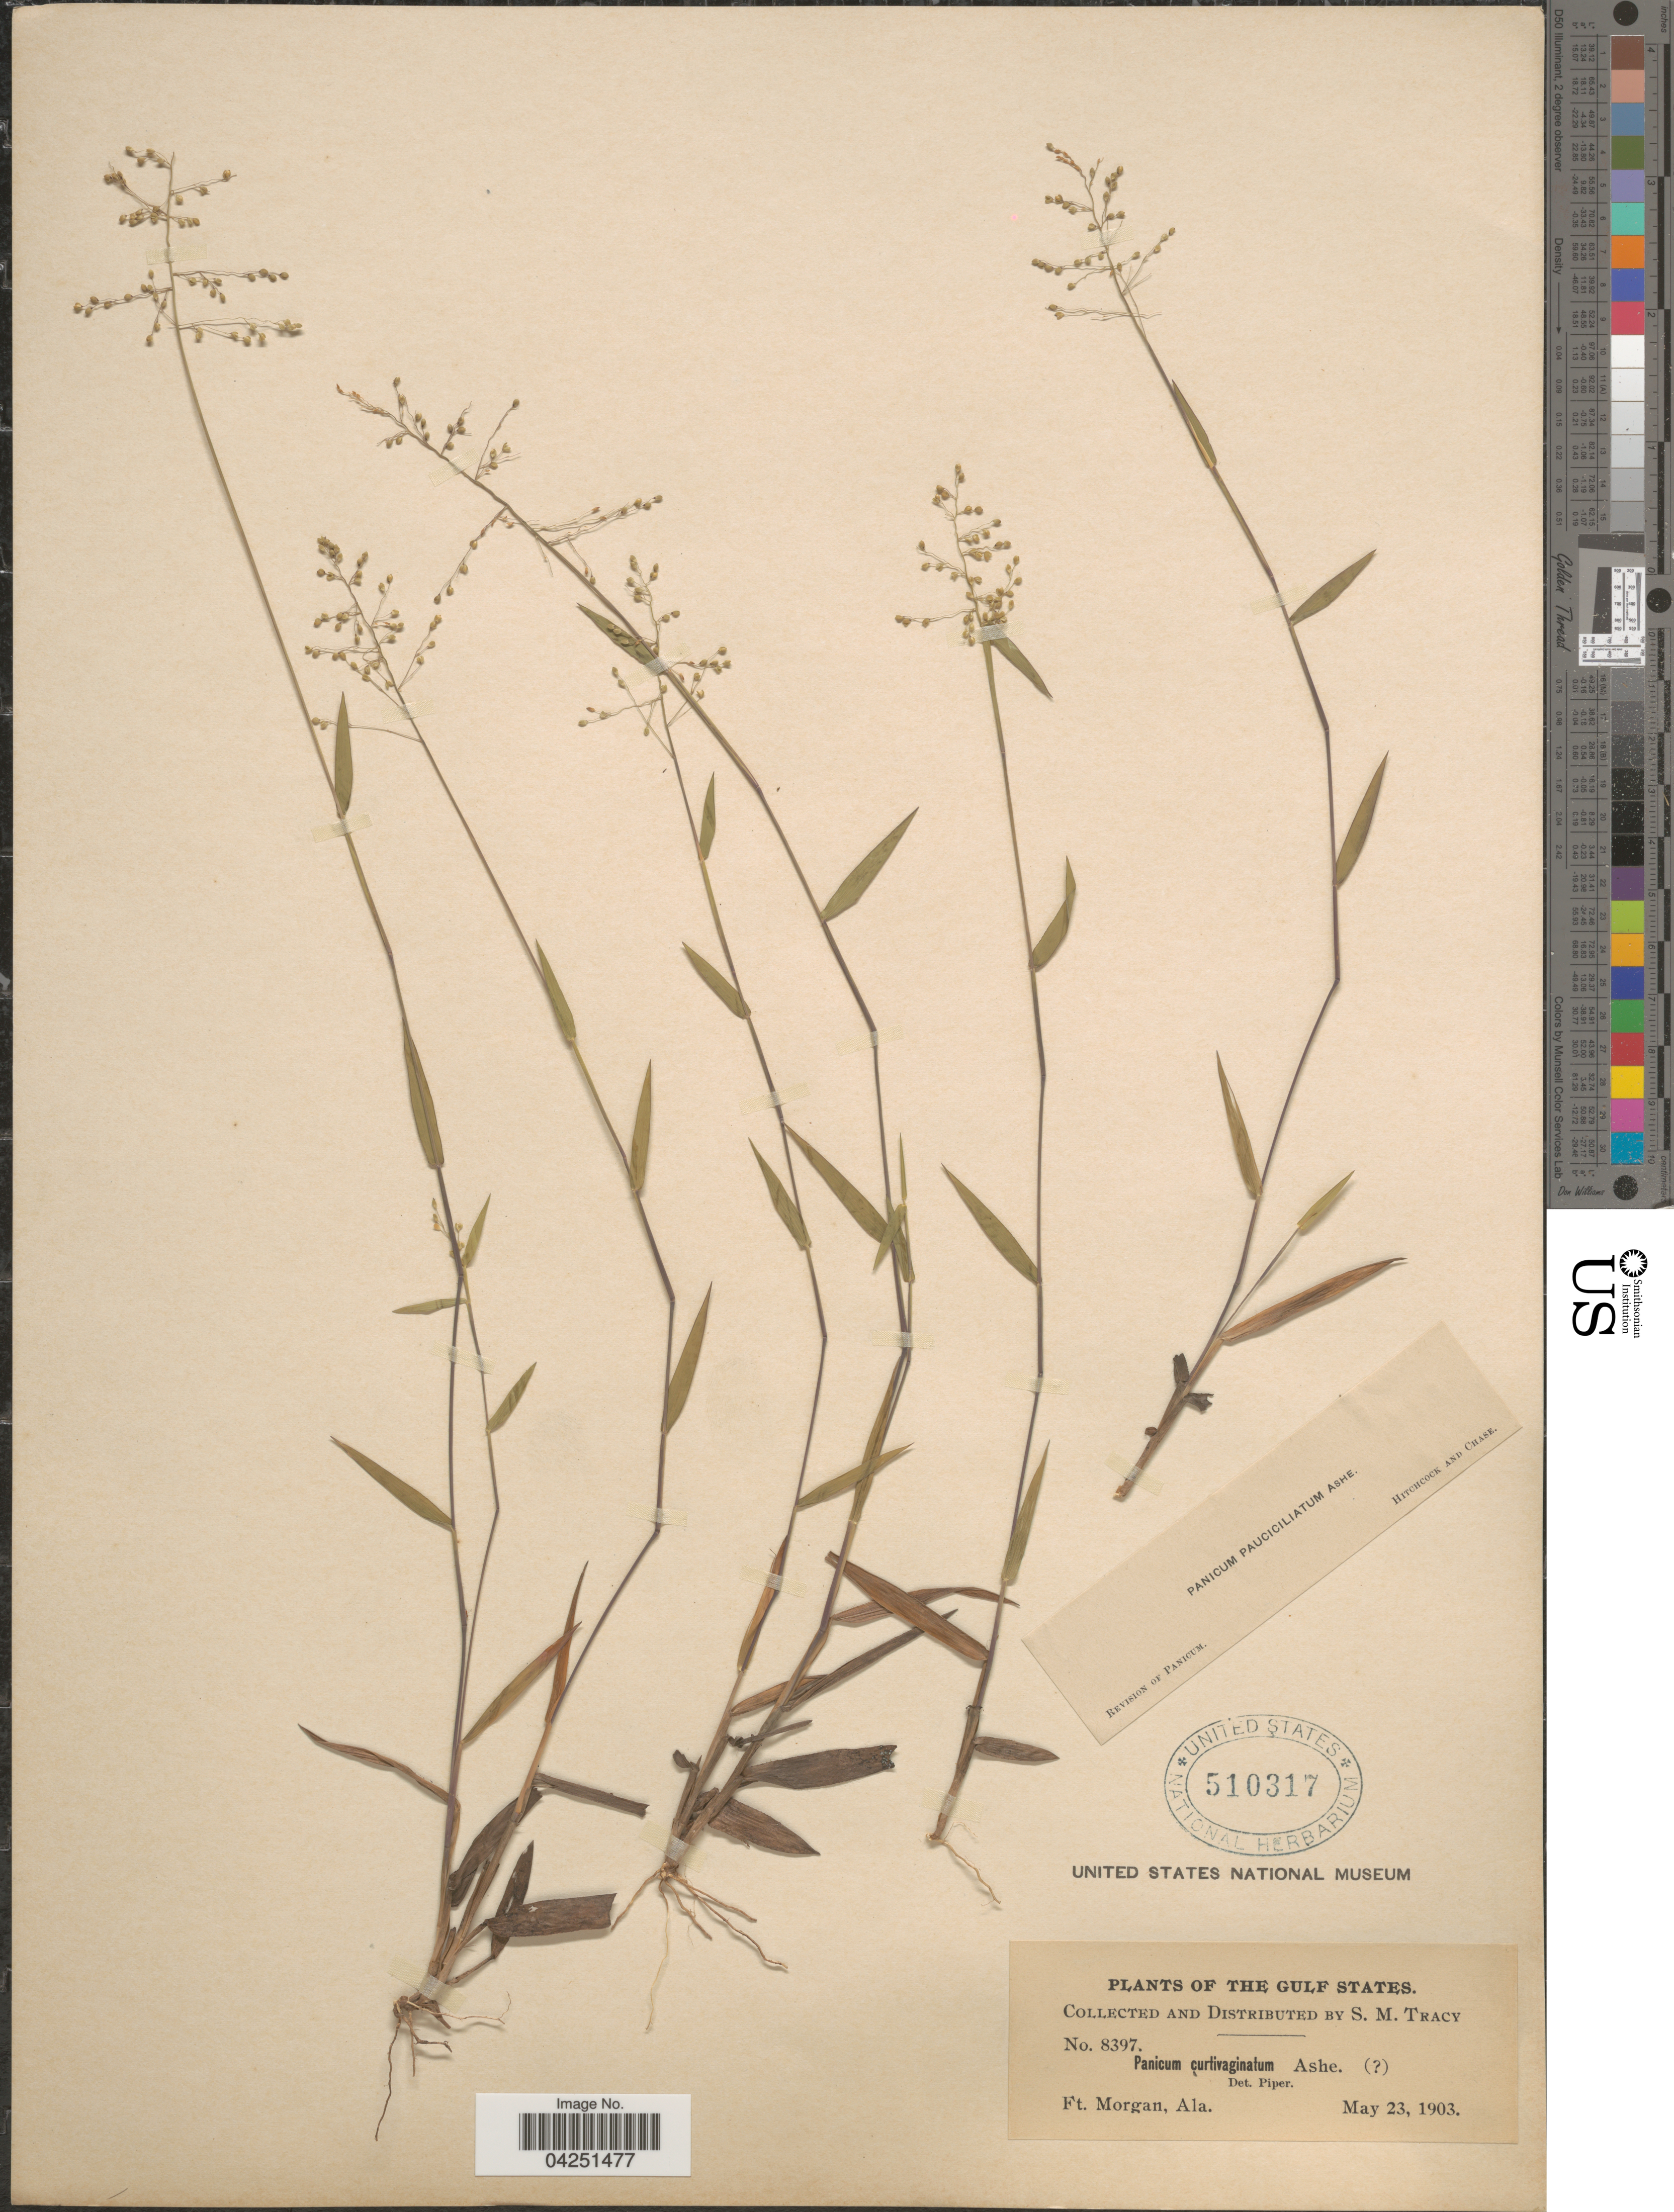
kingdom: Plantae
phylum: Tracheophyta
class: Liliopsida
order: Poales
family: Poaceae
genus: Dichanthelium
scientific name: Dichanthelium acuminatum var. acuminatum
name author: (Sw.) Gould & C.A. Clark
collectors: S. M. Tracy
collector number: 8397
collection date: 1903-05-23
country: United States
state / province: Alabama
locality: The Gulf States. Ft. Morgan.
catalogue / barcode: US 510317